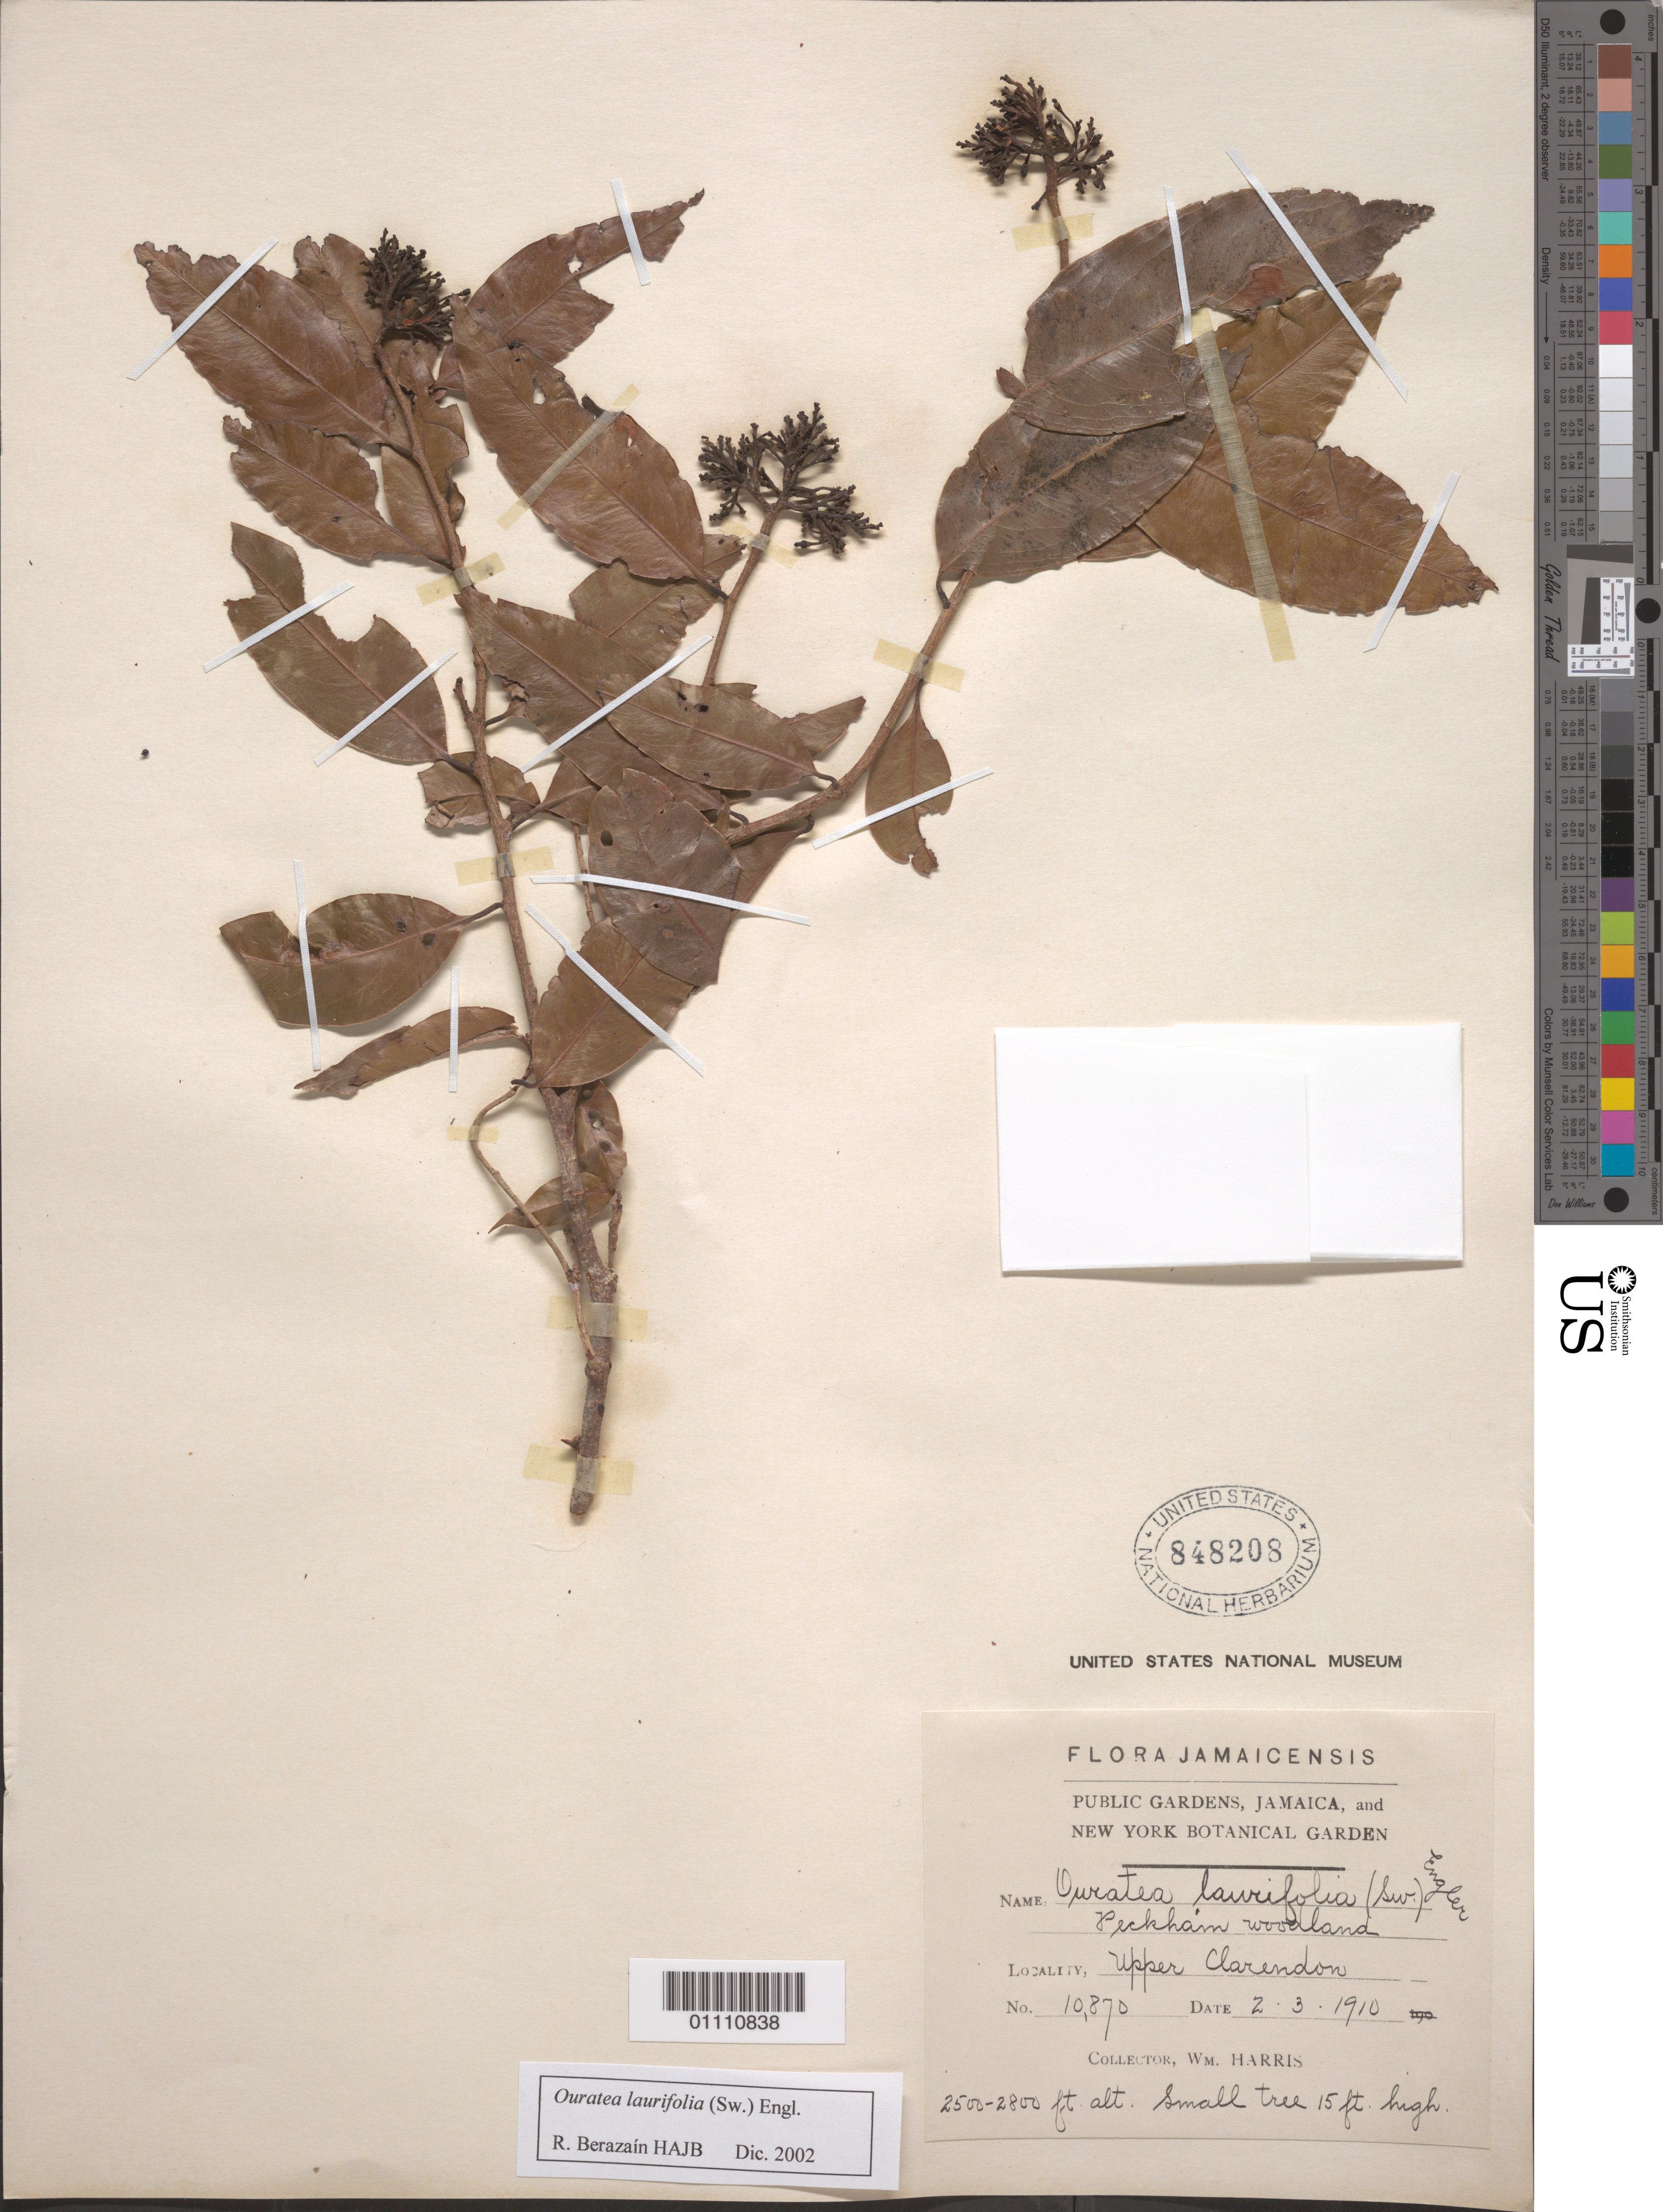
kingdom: Plantae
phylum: Tracheophyta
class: Magnoliopsida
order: Malpighiales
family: Ochnaceae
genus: Ouratea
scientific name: Ouratea laurifolia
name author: (Sw.) Engl.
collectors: W. Harris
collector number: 10870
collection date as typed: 03 Feb 1910 or 02 Mar 1910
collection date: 1910-02-03 or 1910-03-02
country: Jamaica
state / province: Clarendon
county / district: Peckham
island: Jamaica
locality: Peckham woodlands, Upper Clarendon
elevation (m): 762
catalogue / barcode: US 848208